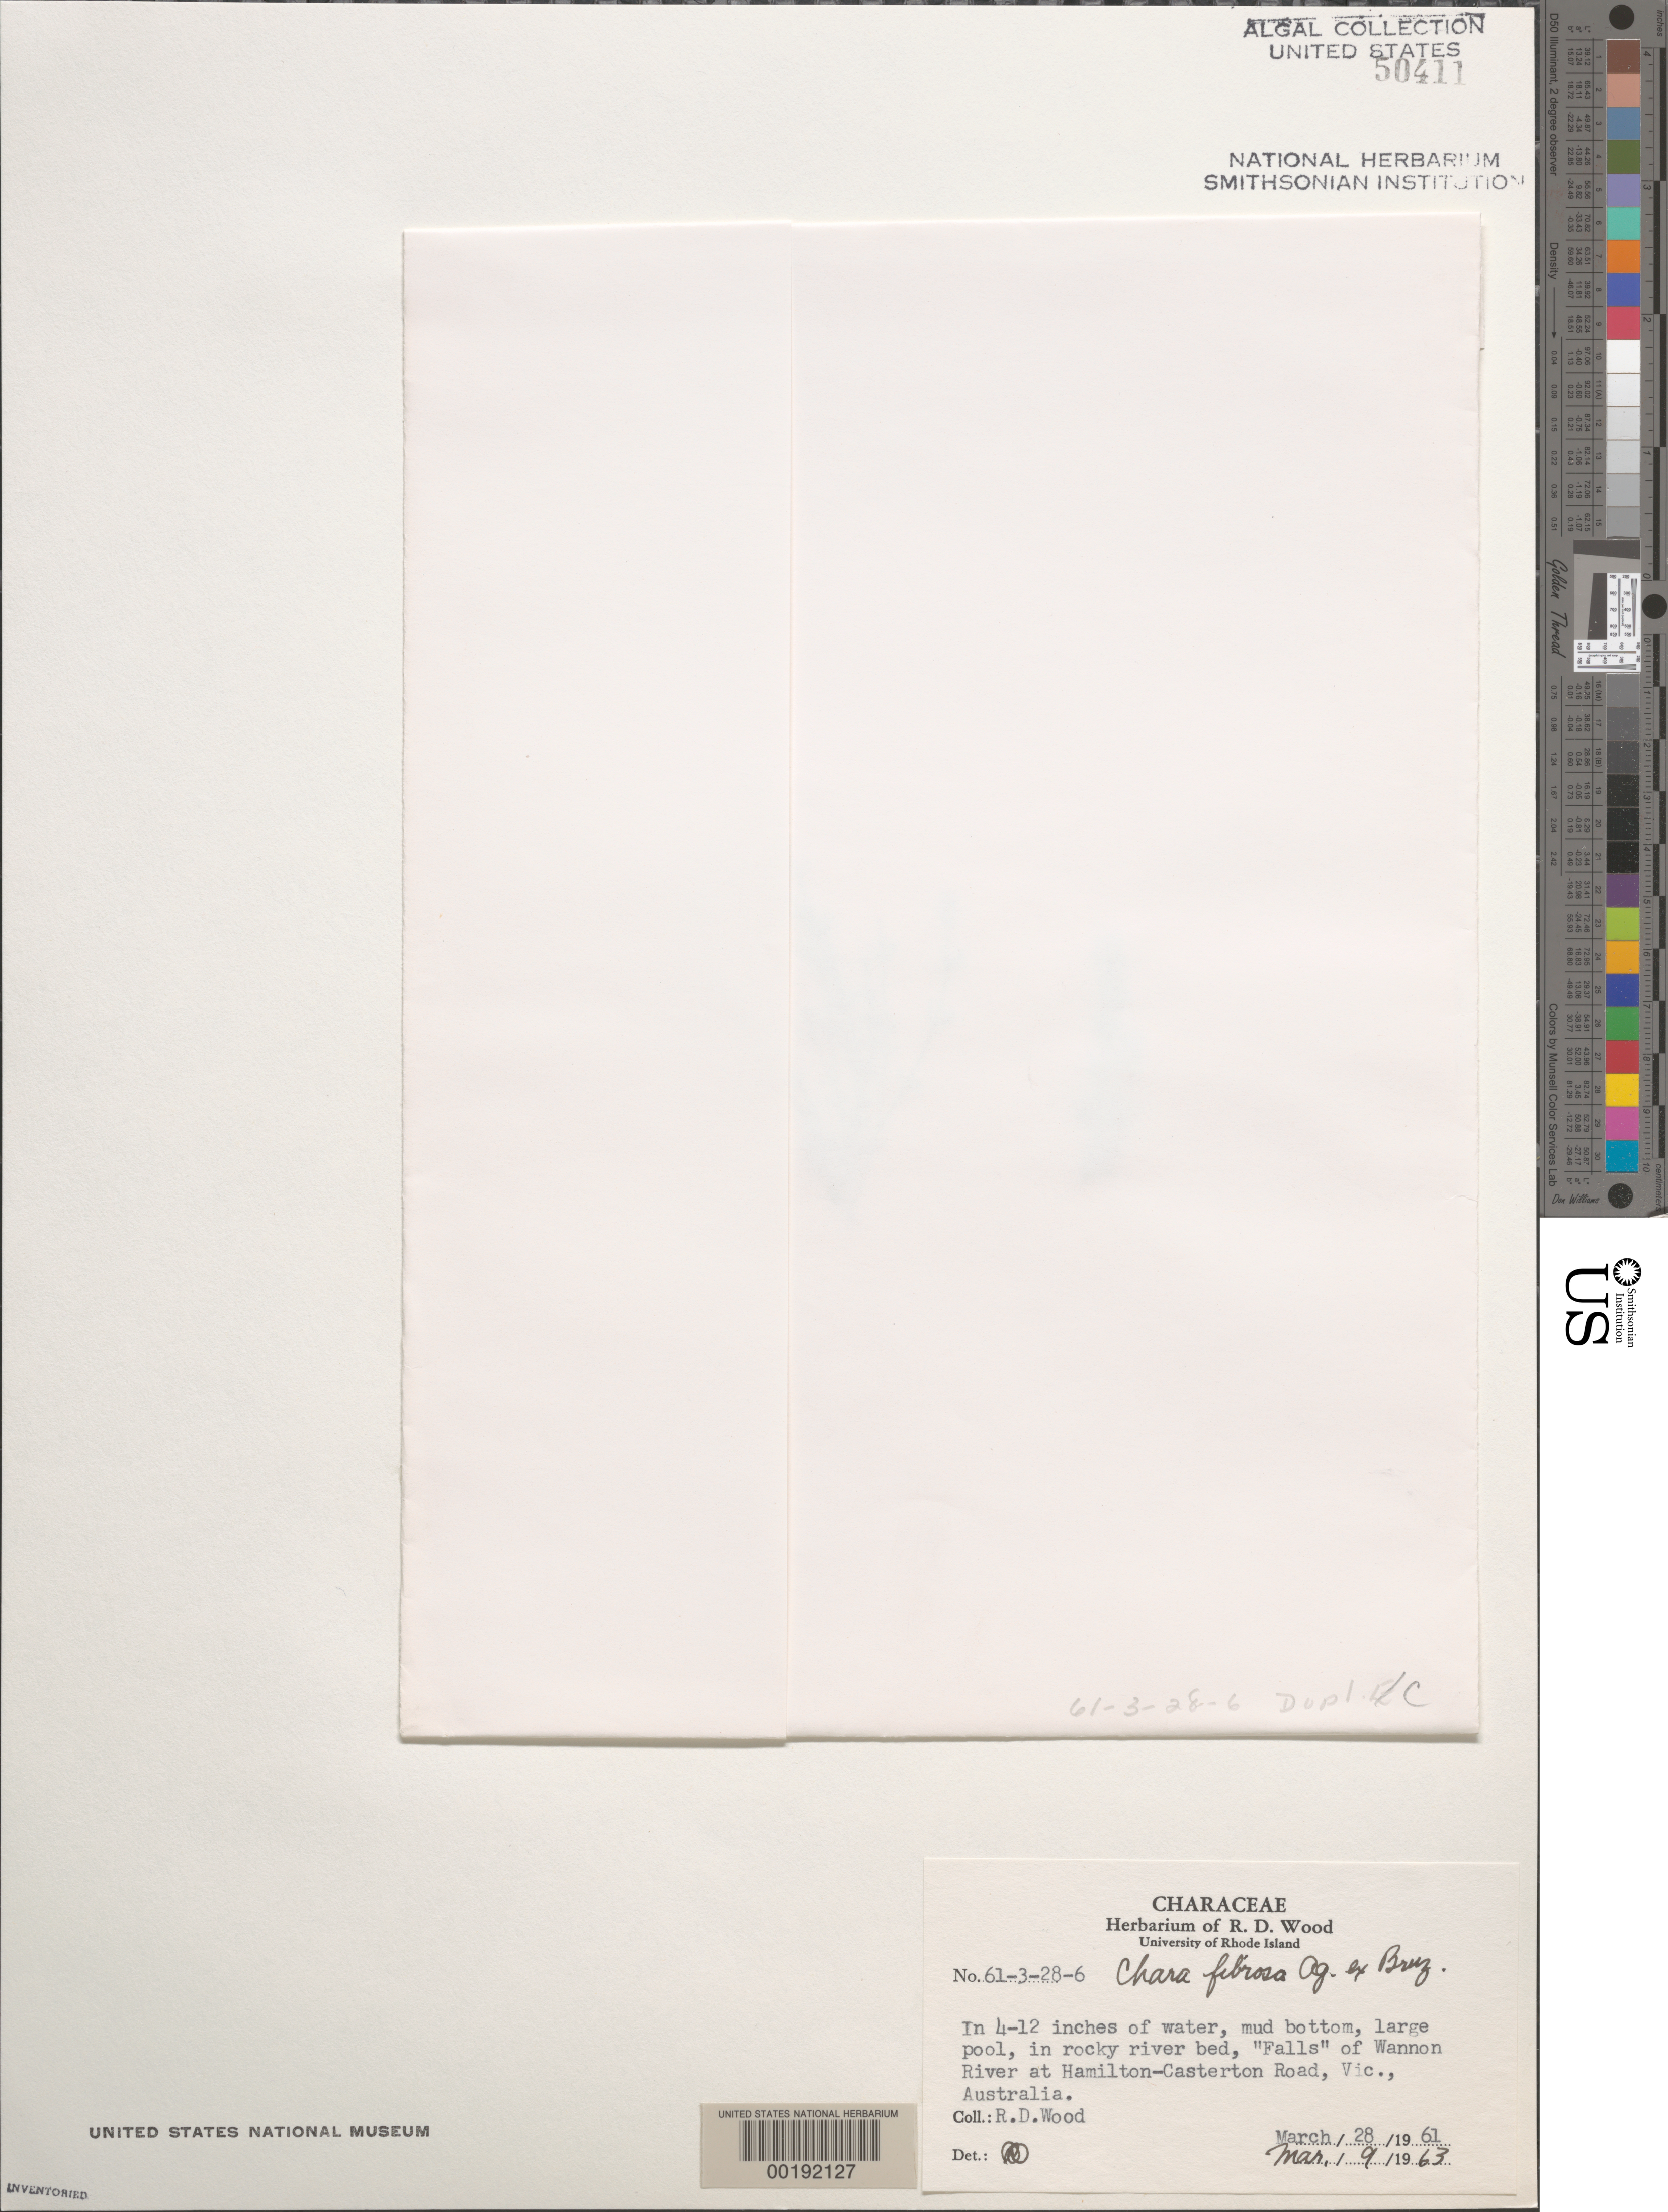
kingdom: Plantae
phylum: Charophyta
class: Charophyceae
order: Charales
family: Characeae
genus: Chara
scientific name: Chara fibrosa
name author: C. Agardh ex Bruzelius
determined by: Wood, R. D.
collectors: R. Wood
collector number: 61-3-28-6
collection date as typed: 28 Mar 1961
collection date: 1961-03-28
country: Australia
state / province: Victoria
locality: Wannon River Falls at Hamilton-Casterton Road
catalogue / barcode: US 50411